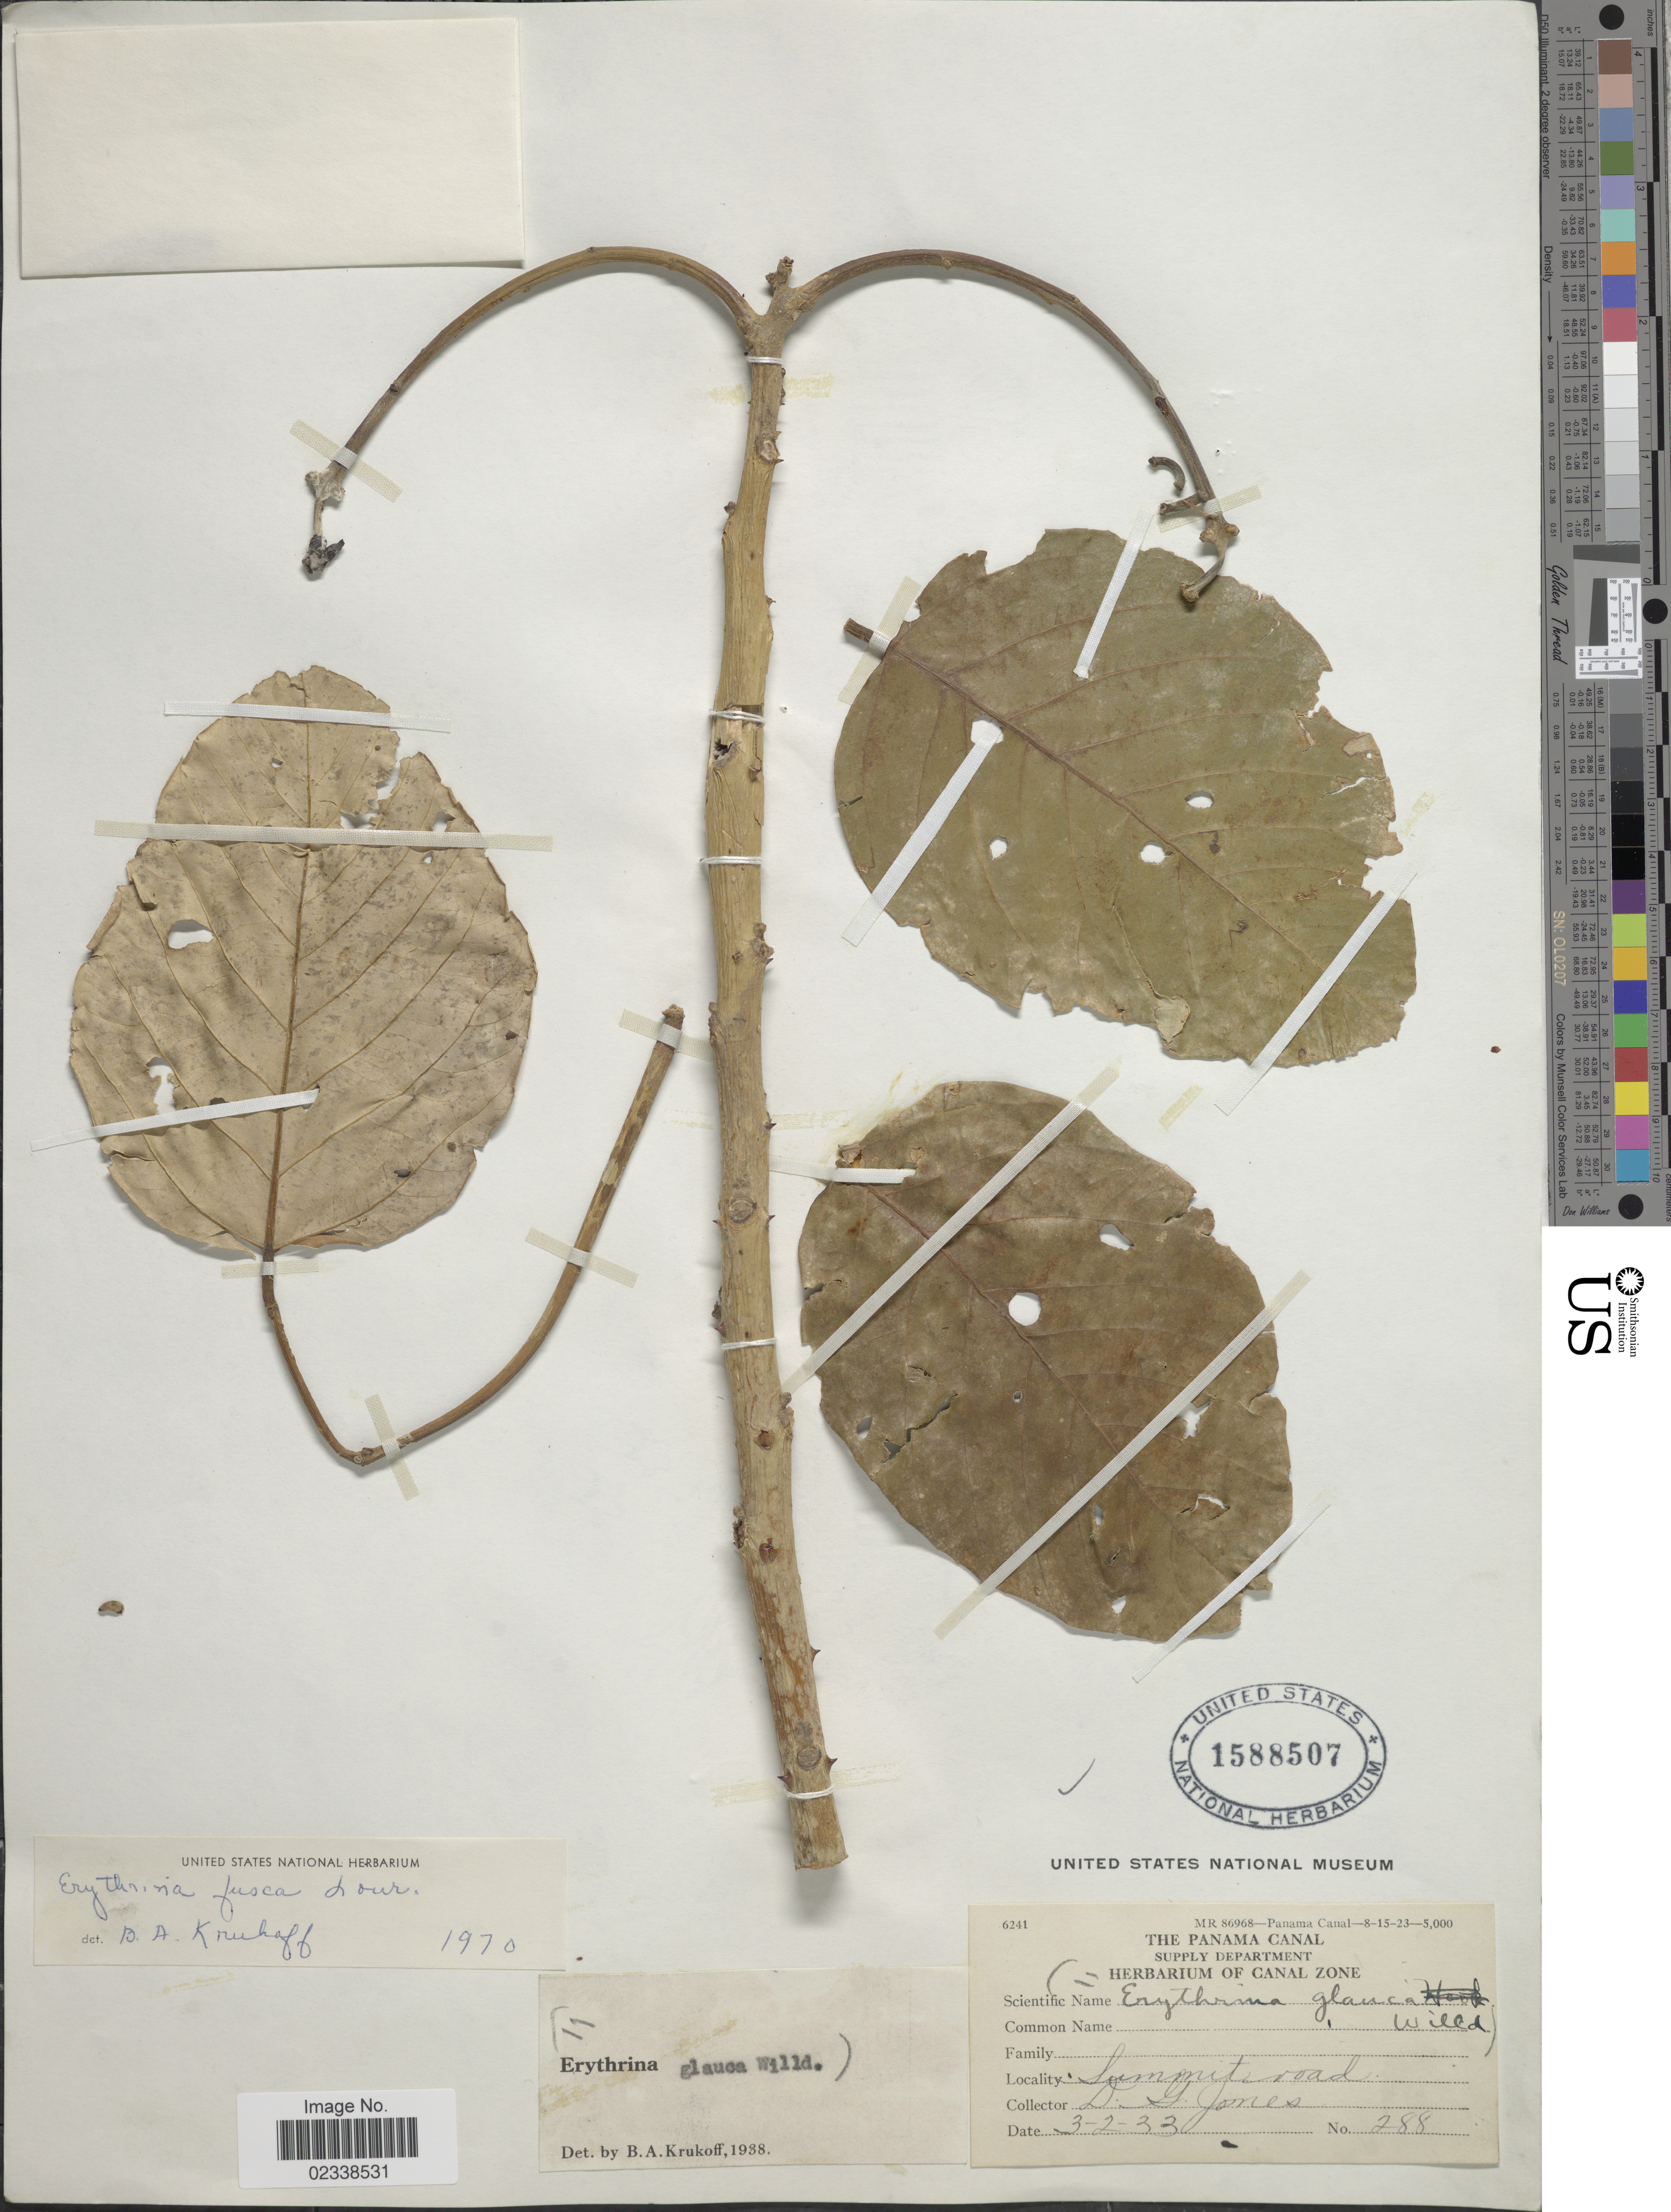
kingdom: Plantae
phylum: Tracheophyta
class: Magnoliopsida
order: Fabales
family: Fabaceae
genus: Erythrina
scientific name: Erythrina fusca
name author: Lour.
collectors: D. Jones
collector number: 288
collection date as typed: Transcribed d/m/y: 3/2/33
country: Panama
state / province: Colón / Panamá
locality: Panama Canal, Summit road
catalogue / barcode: US 1588507